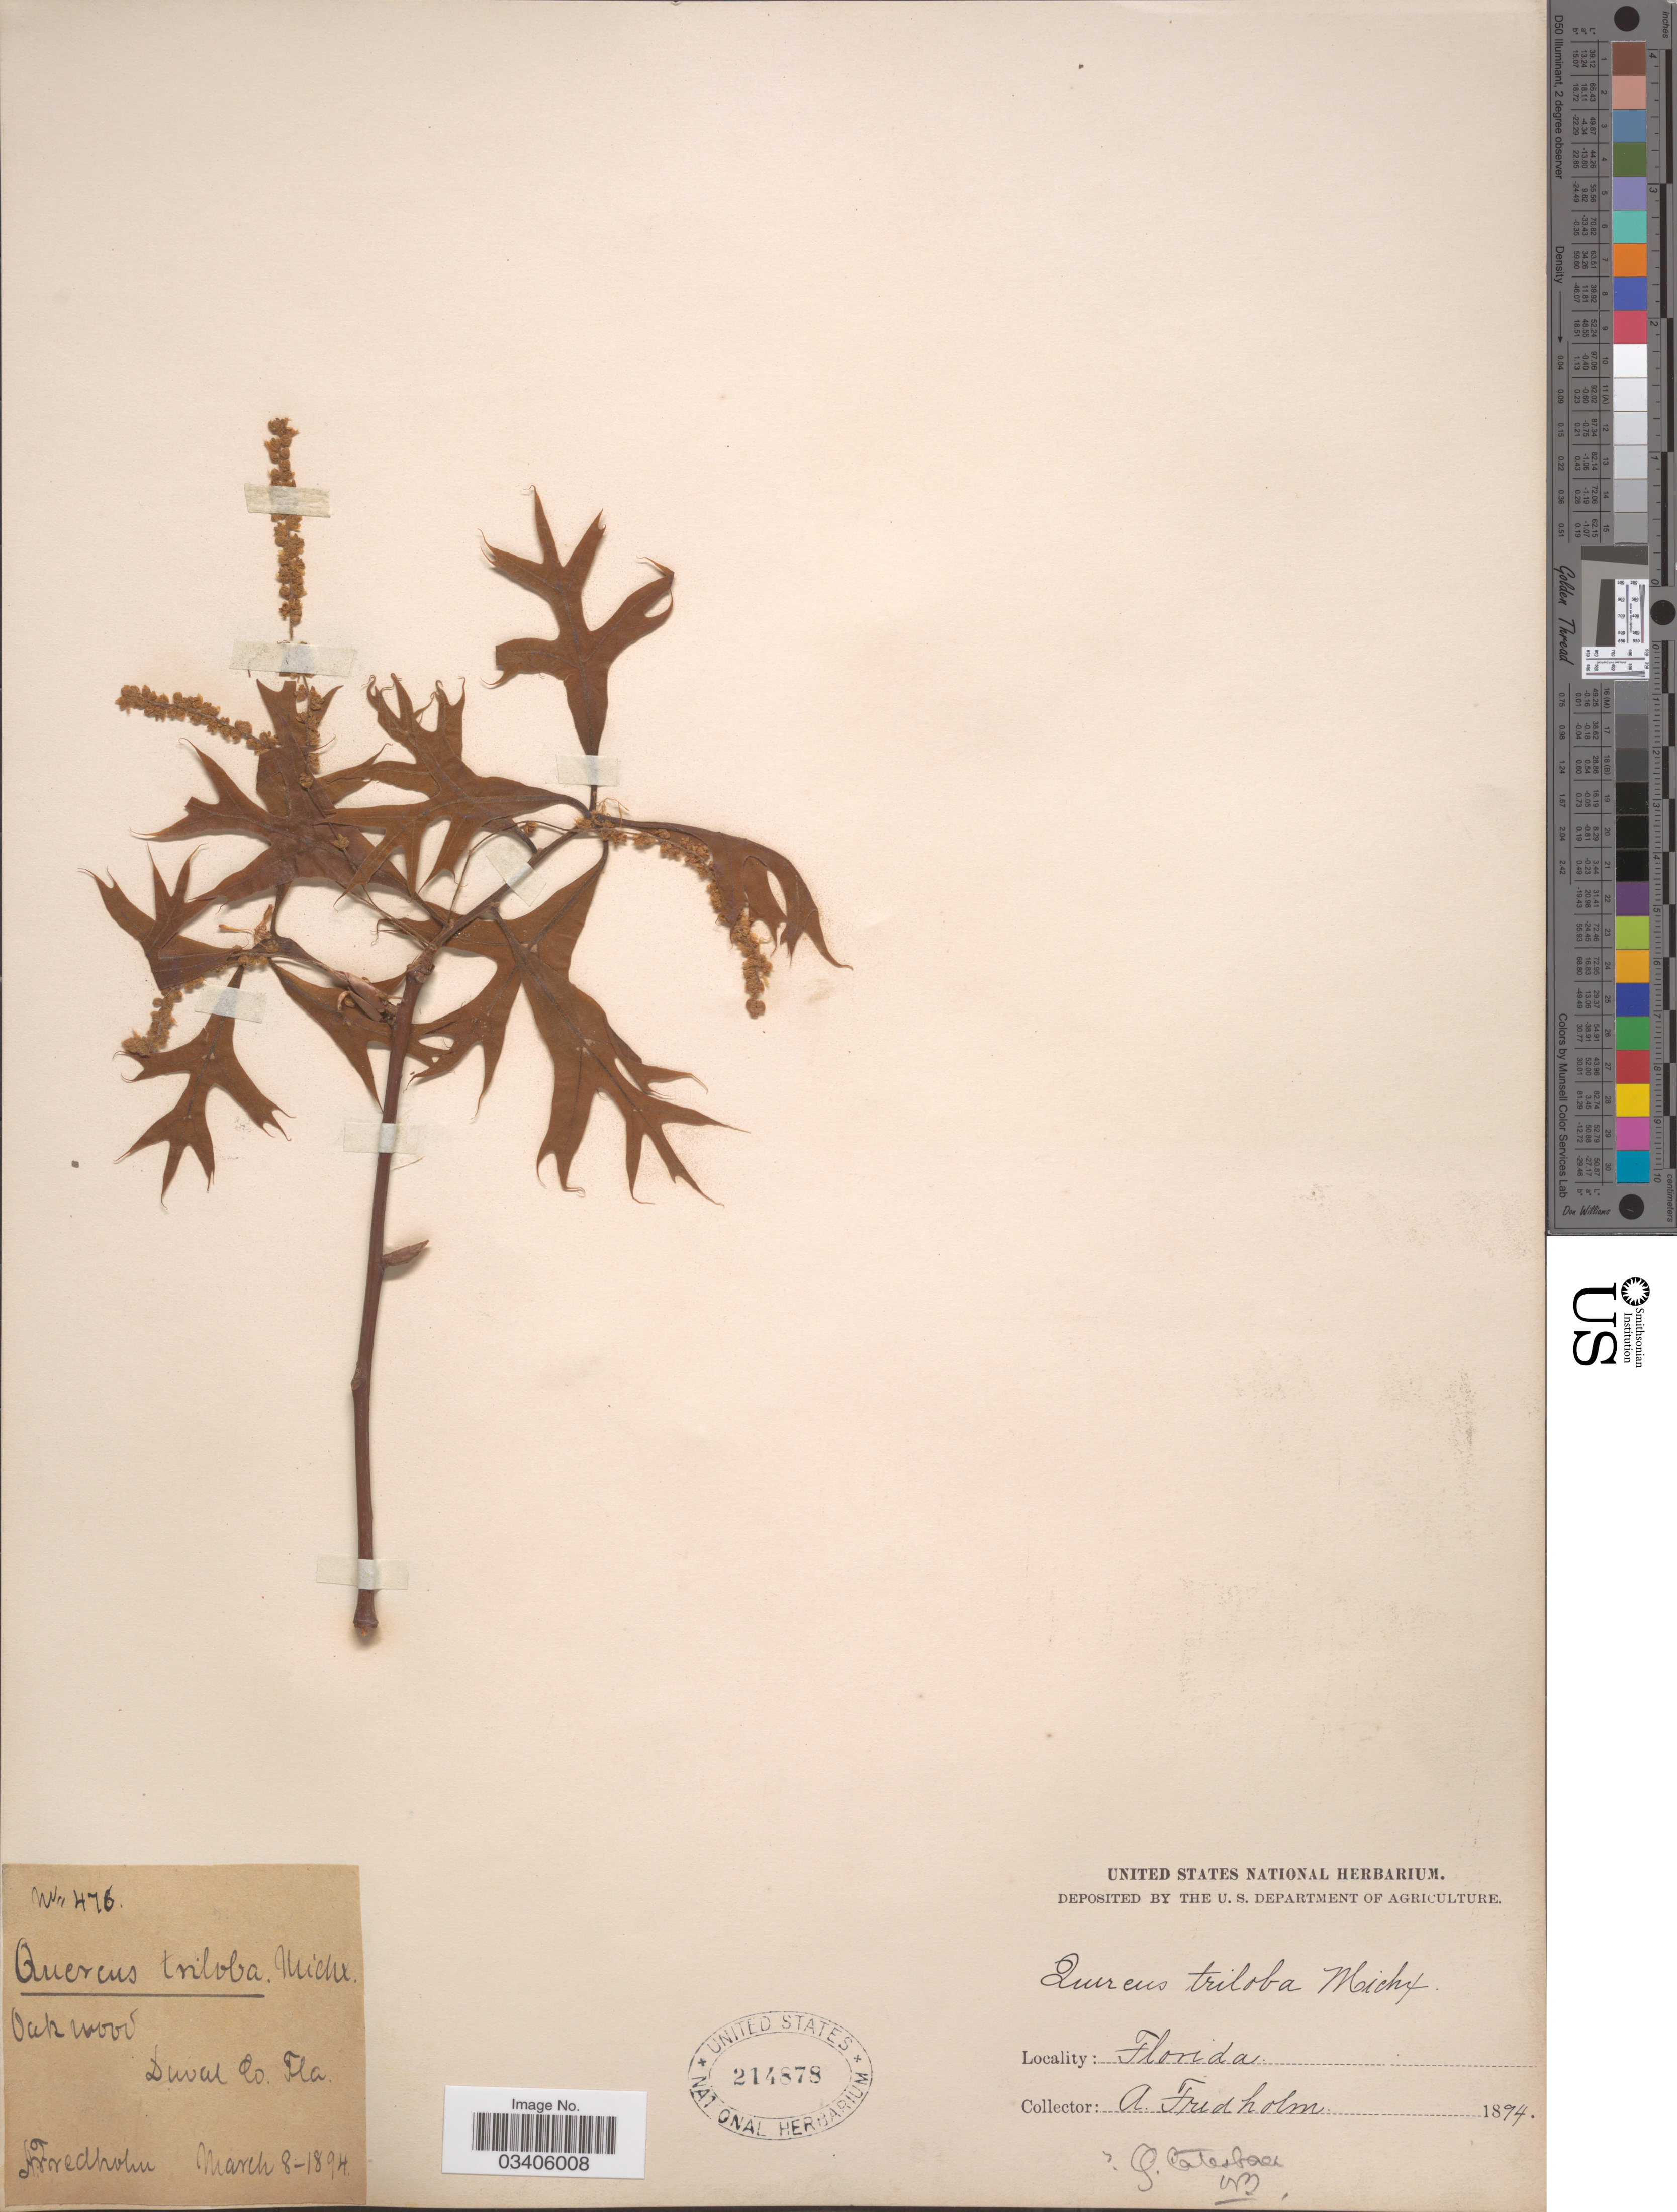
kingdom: Plantae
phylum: Tracheophyta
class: Magnoliopsida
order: Fagales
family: Fagaceae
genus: Quercus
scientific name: Quercus laevis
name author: Walter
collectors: A. Fredholm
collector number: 476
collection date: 1894-03-08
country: United States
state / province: Florida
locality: Duval Co.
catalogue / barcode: US 214878